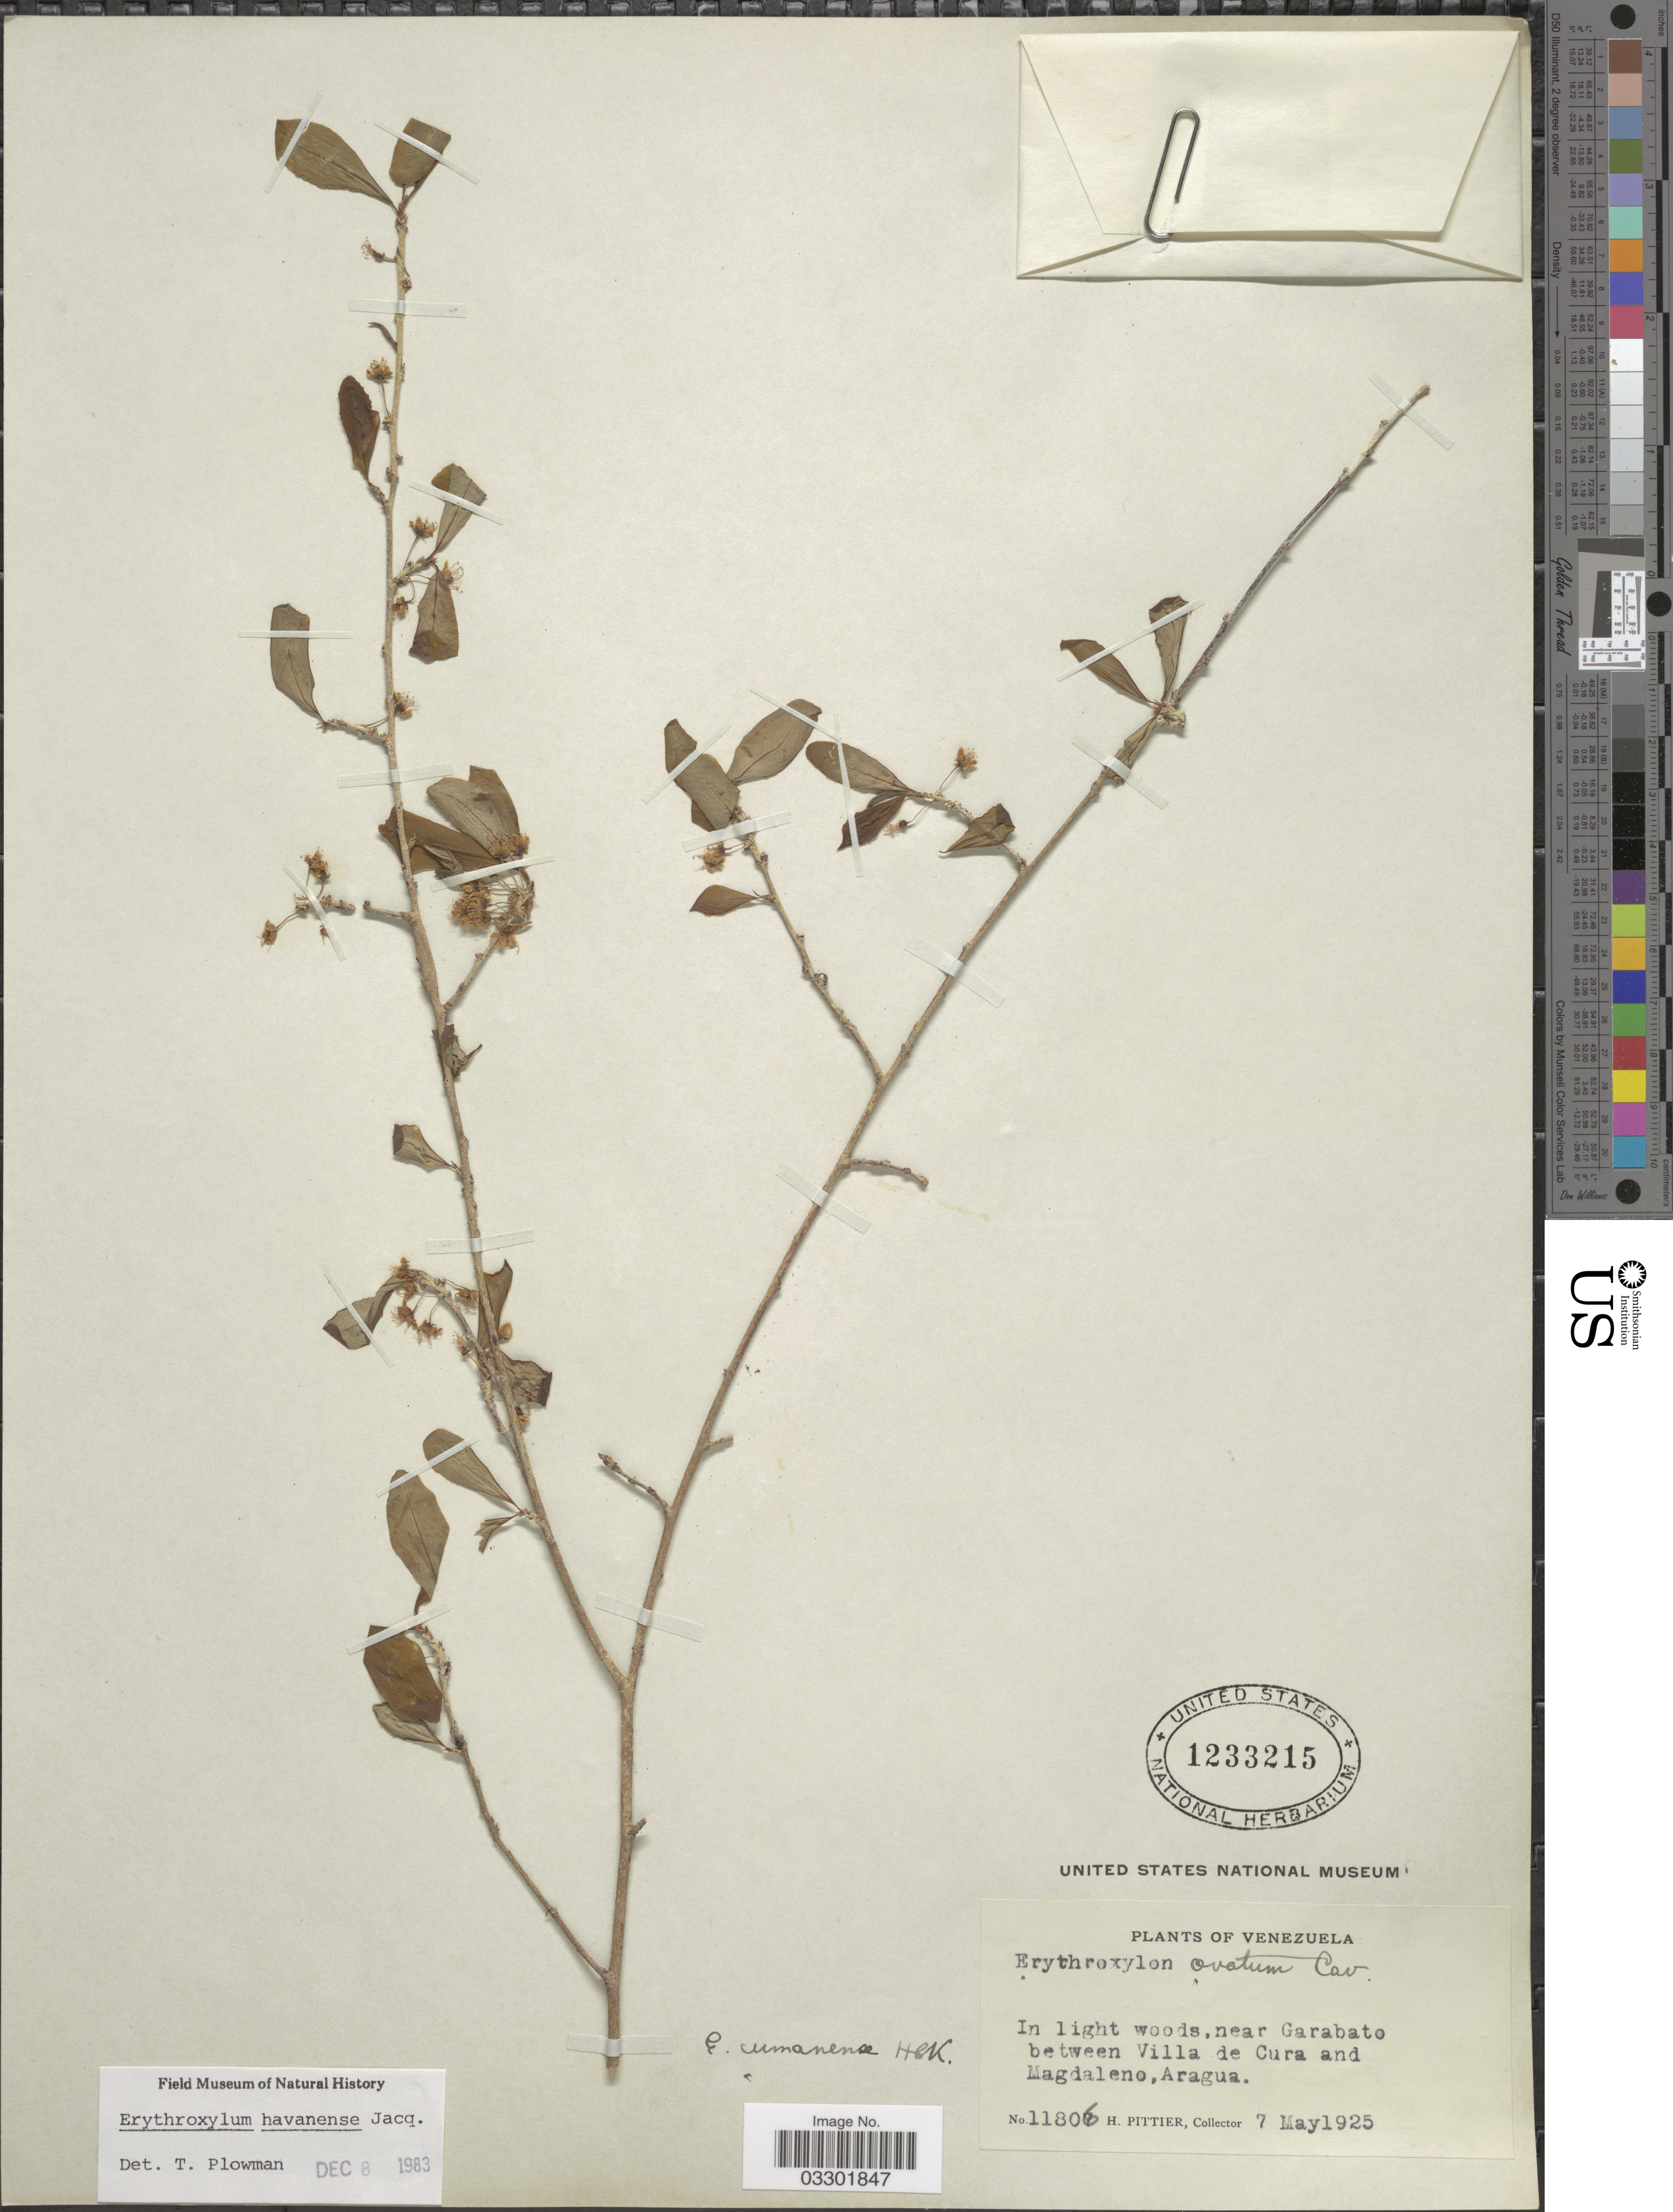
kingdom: Plantae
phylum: Tracheophyta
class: Magnoliopsida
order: Malpighiales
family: Erythroxylaceae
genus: Erythroxylum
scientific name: Erythroxylum havanense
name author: Jacq.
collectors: H. F. Pittier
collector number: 11806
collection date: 1925-05-07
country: Venezuela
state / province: Aragua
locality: Near Garabato between Villa de Cura and Magdaleno.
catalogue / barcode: US 1233215